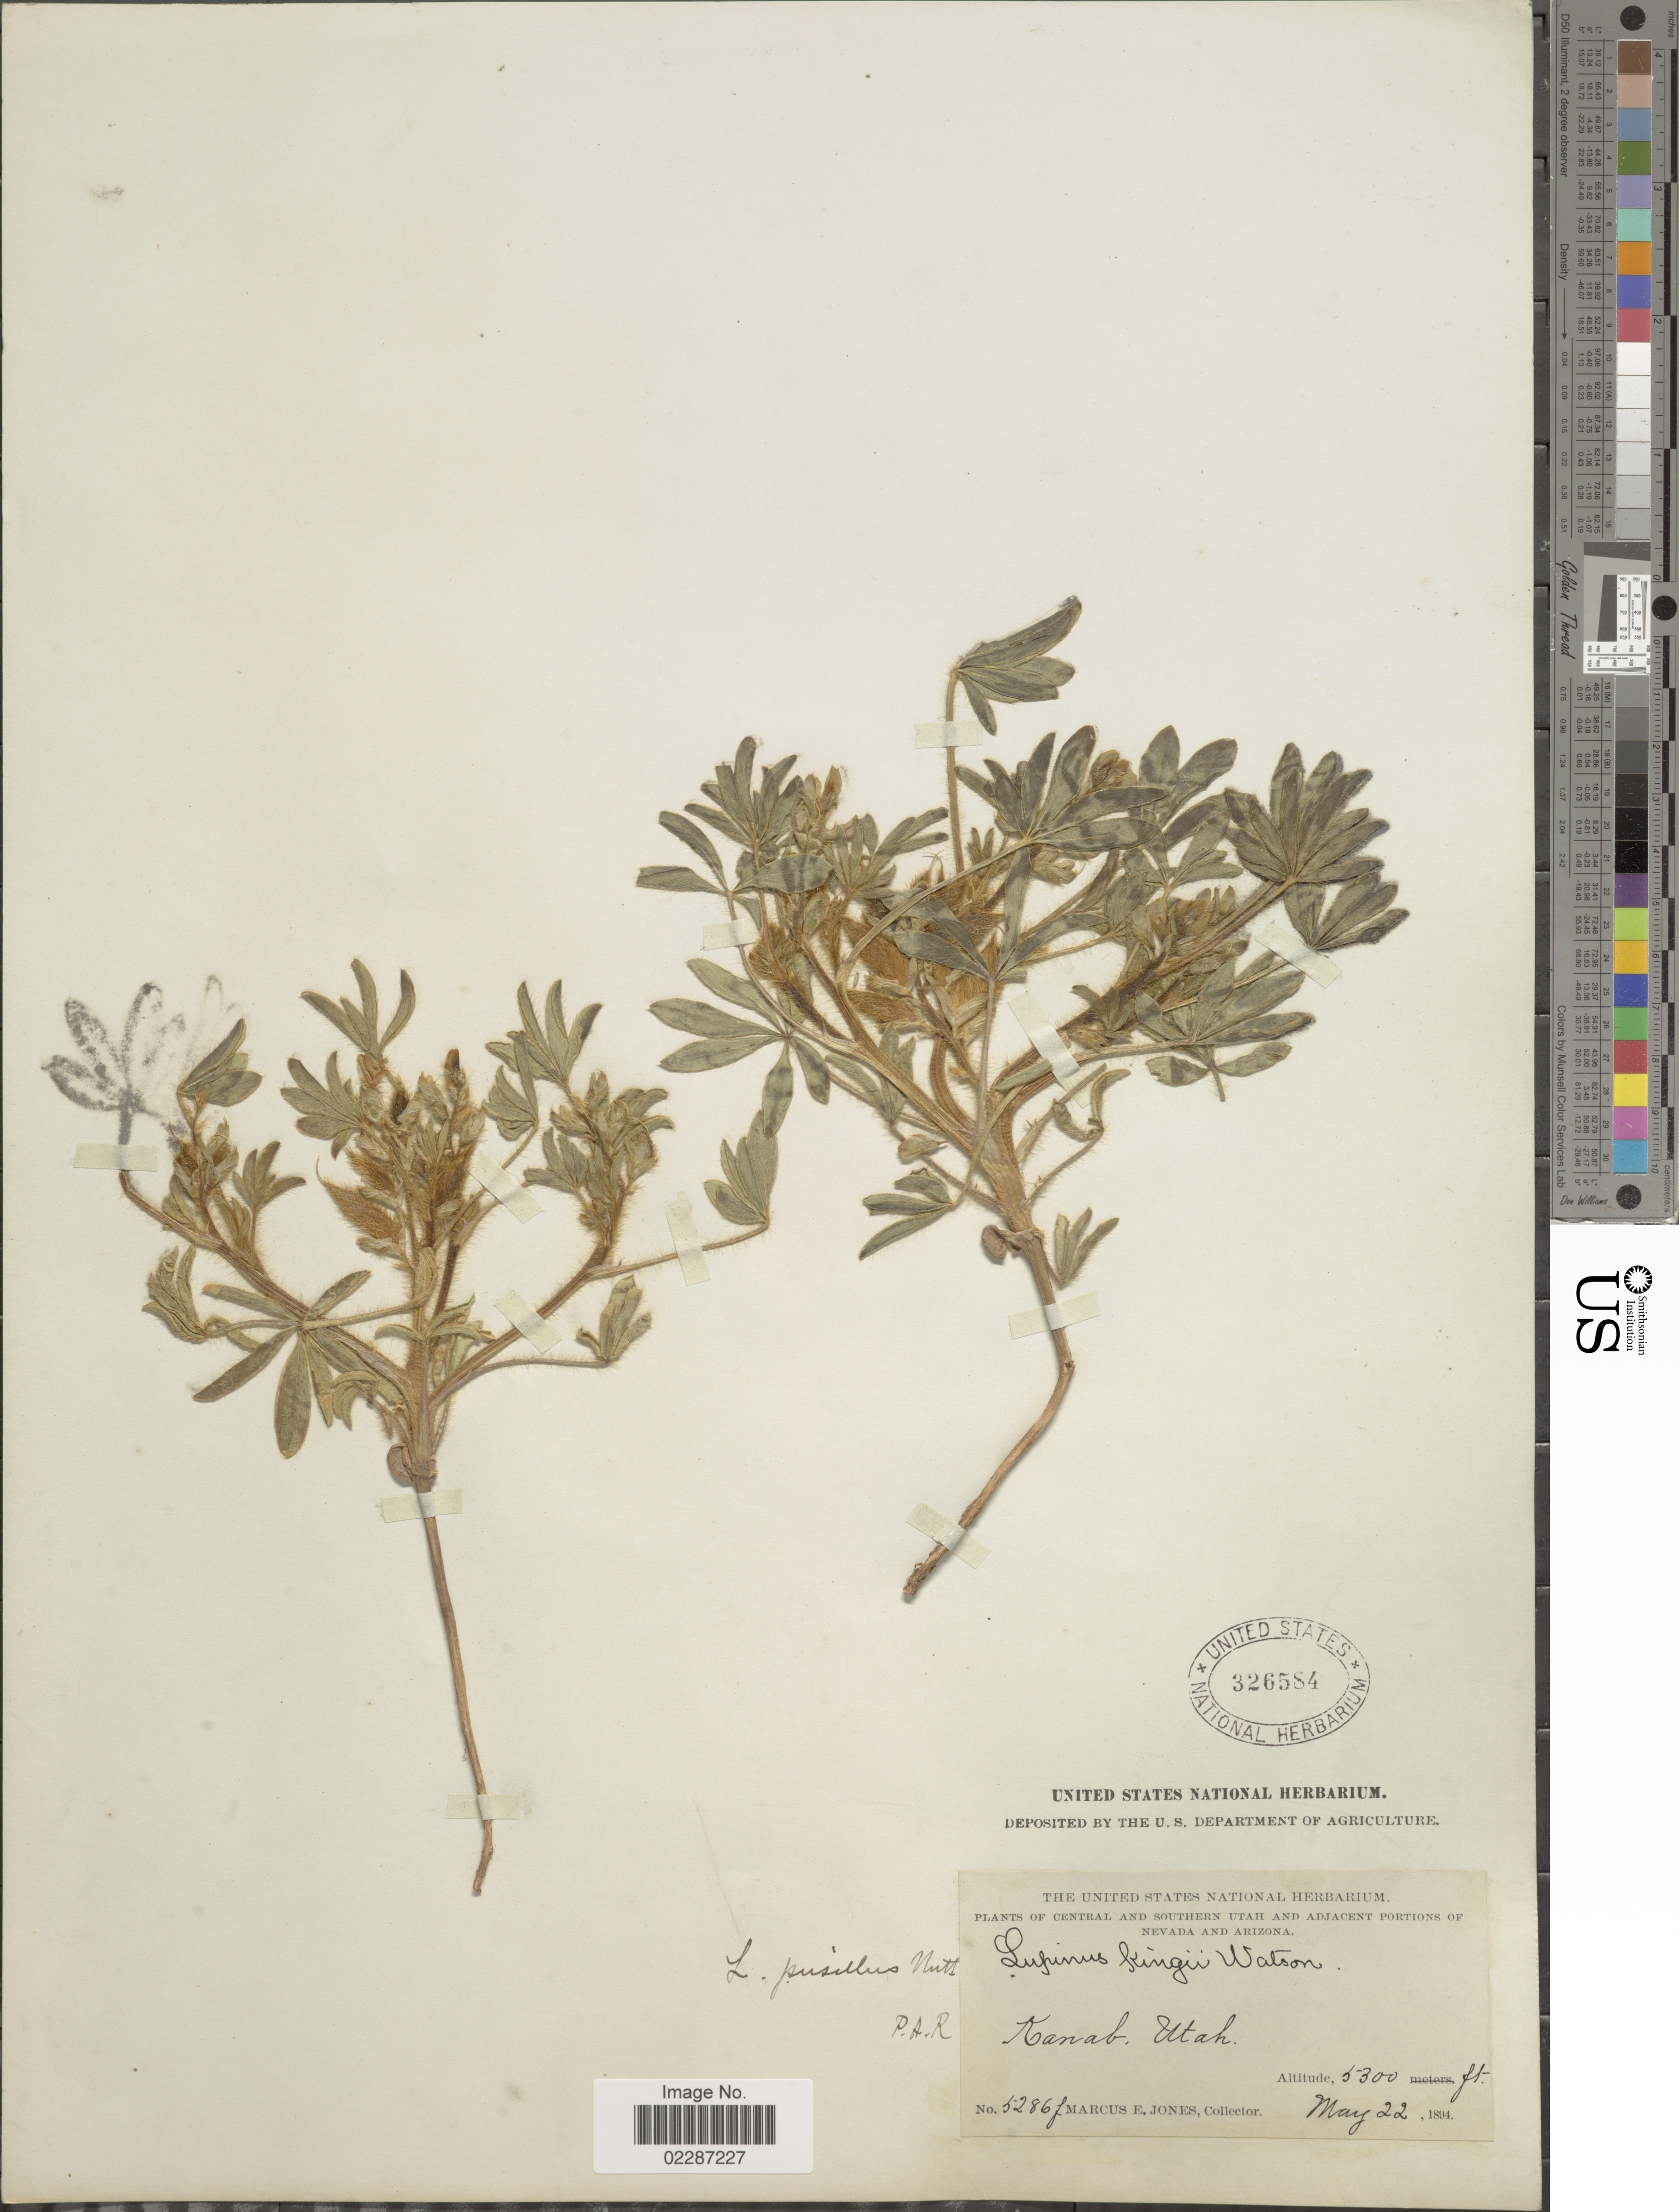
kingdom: Plantae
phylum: Tracheophyta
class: Magnoliopsida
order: Fabales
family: Fabaceae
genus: Lupinus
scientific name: Lupinus pusillus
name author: Pursh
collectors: M. E. Jones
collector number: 5286f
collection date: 1894-05-22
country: United States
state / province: Utah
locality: Central and Southern Utah and Adjacent portions of Nevada and Arizona, Kanab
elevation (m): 1615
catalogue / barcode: US 326584